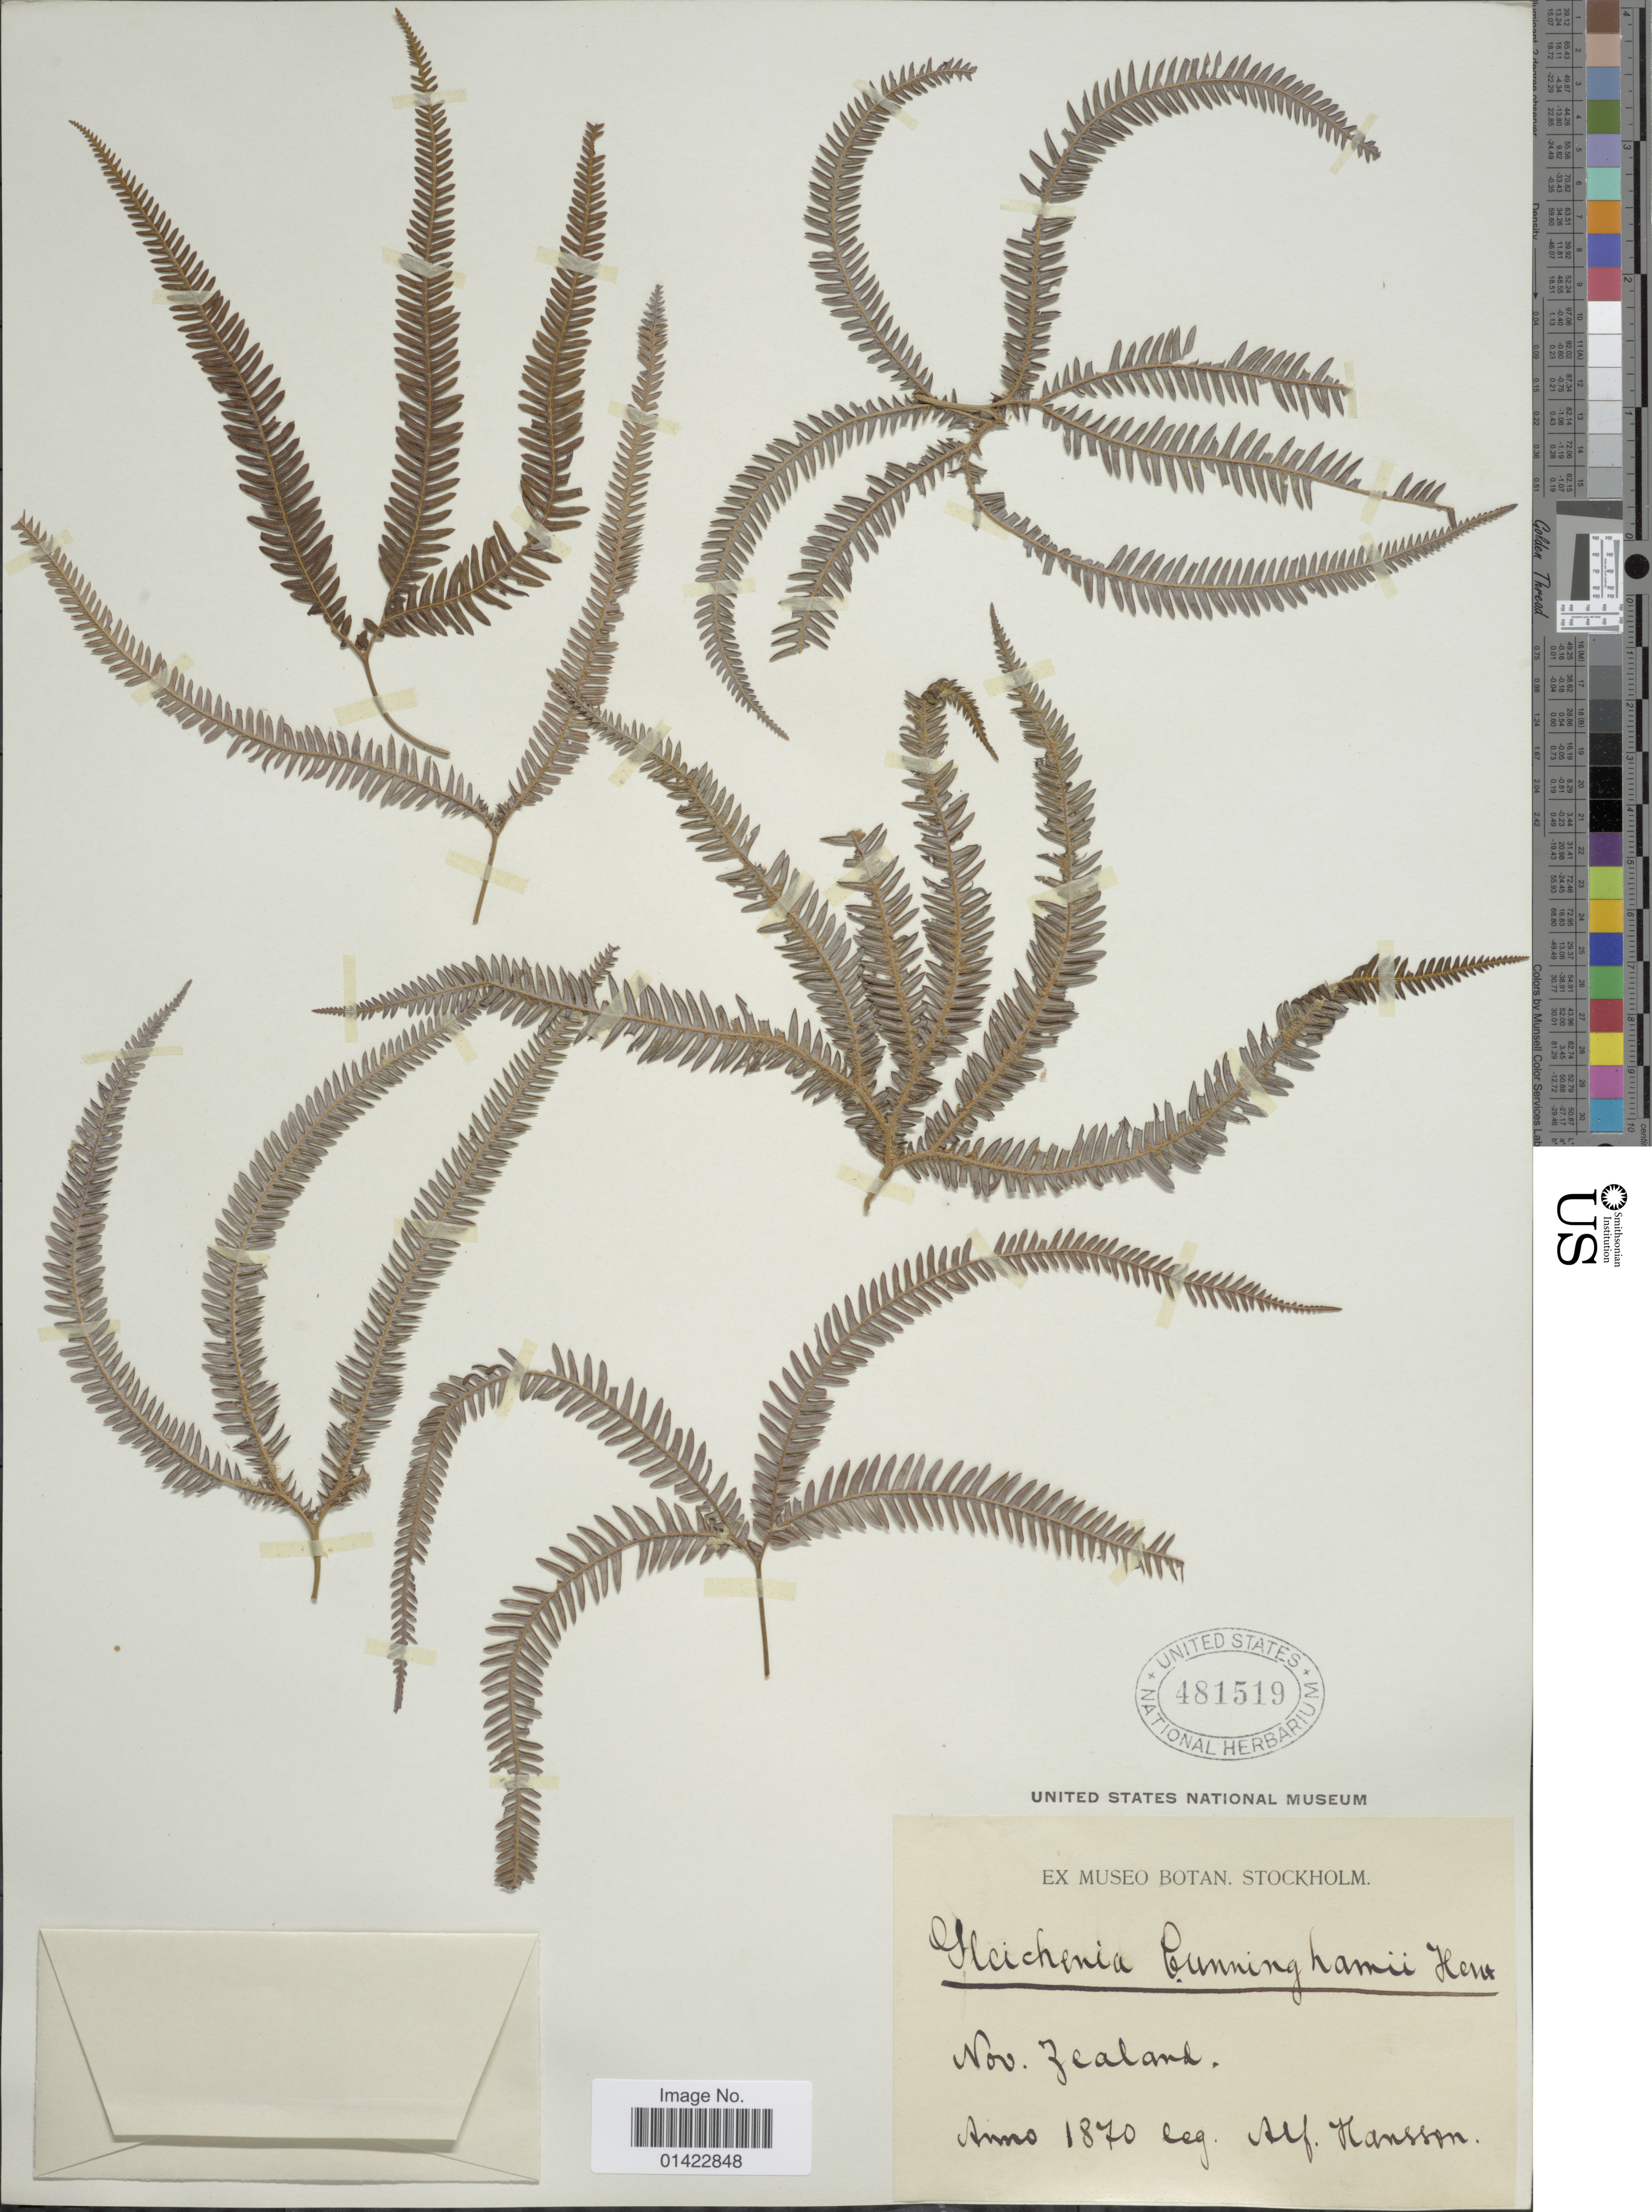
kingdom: Plantae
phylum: Tracheophyta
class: Polypodiopsida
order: Gleicheniales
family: Gleicheniaceae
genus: Sticherus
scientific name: Sticherus cunninghamii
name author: (Heward ex Hook.) Ching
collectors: A. Hansson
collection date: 1870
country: New Zealand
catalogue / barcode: US 481519